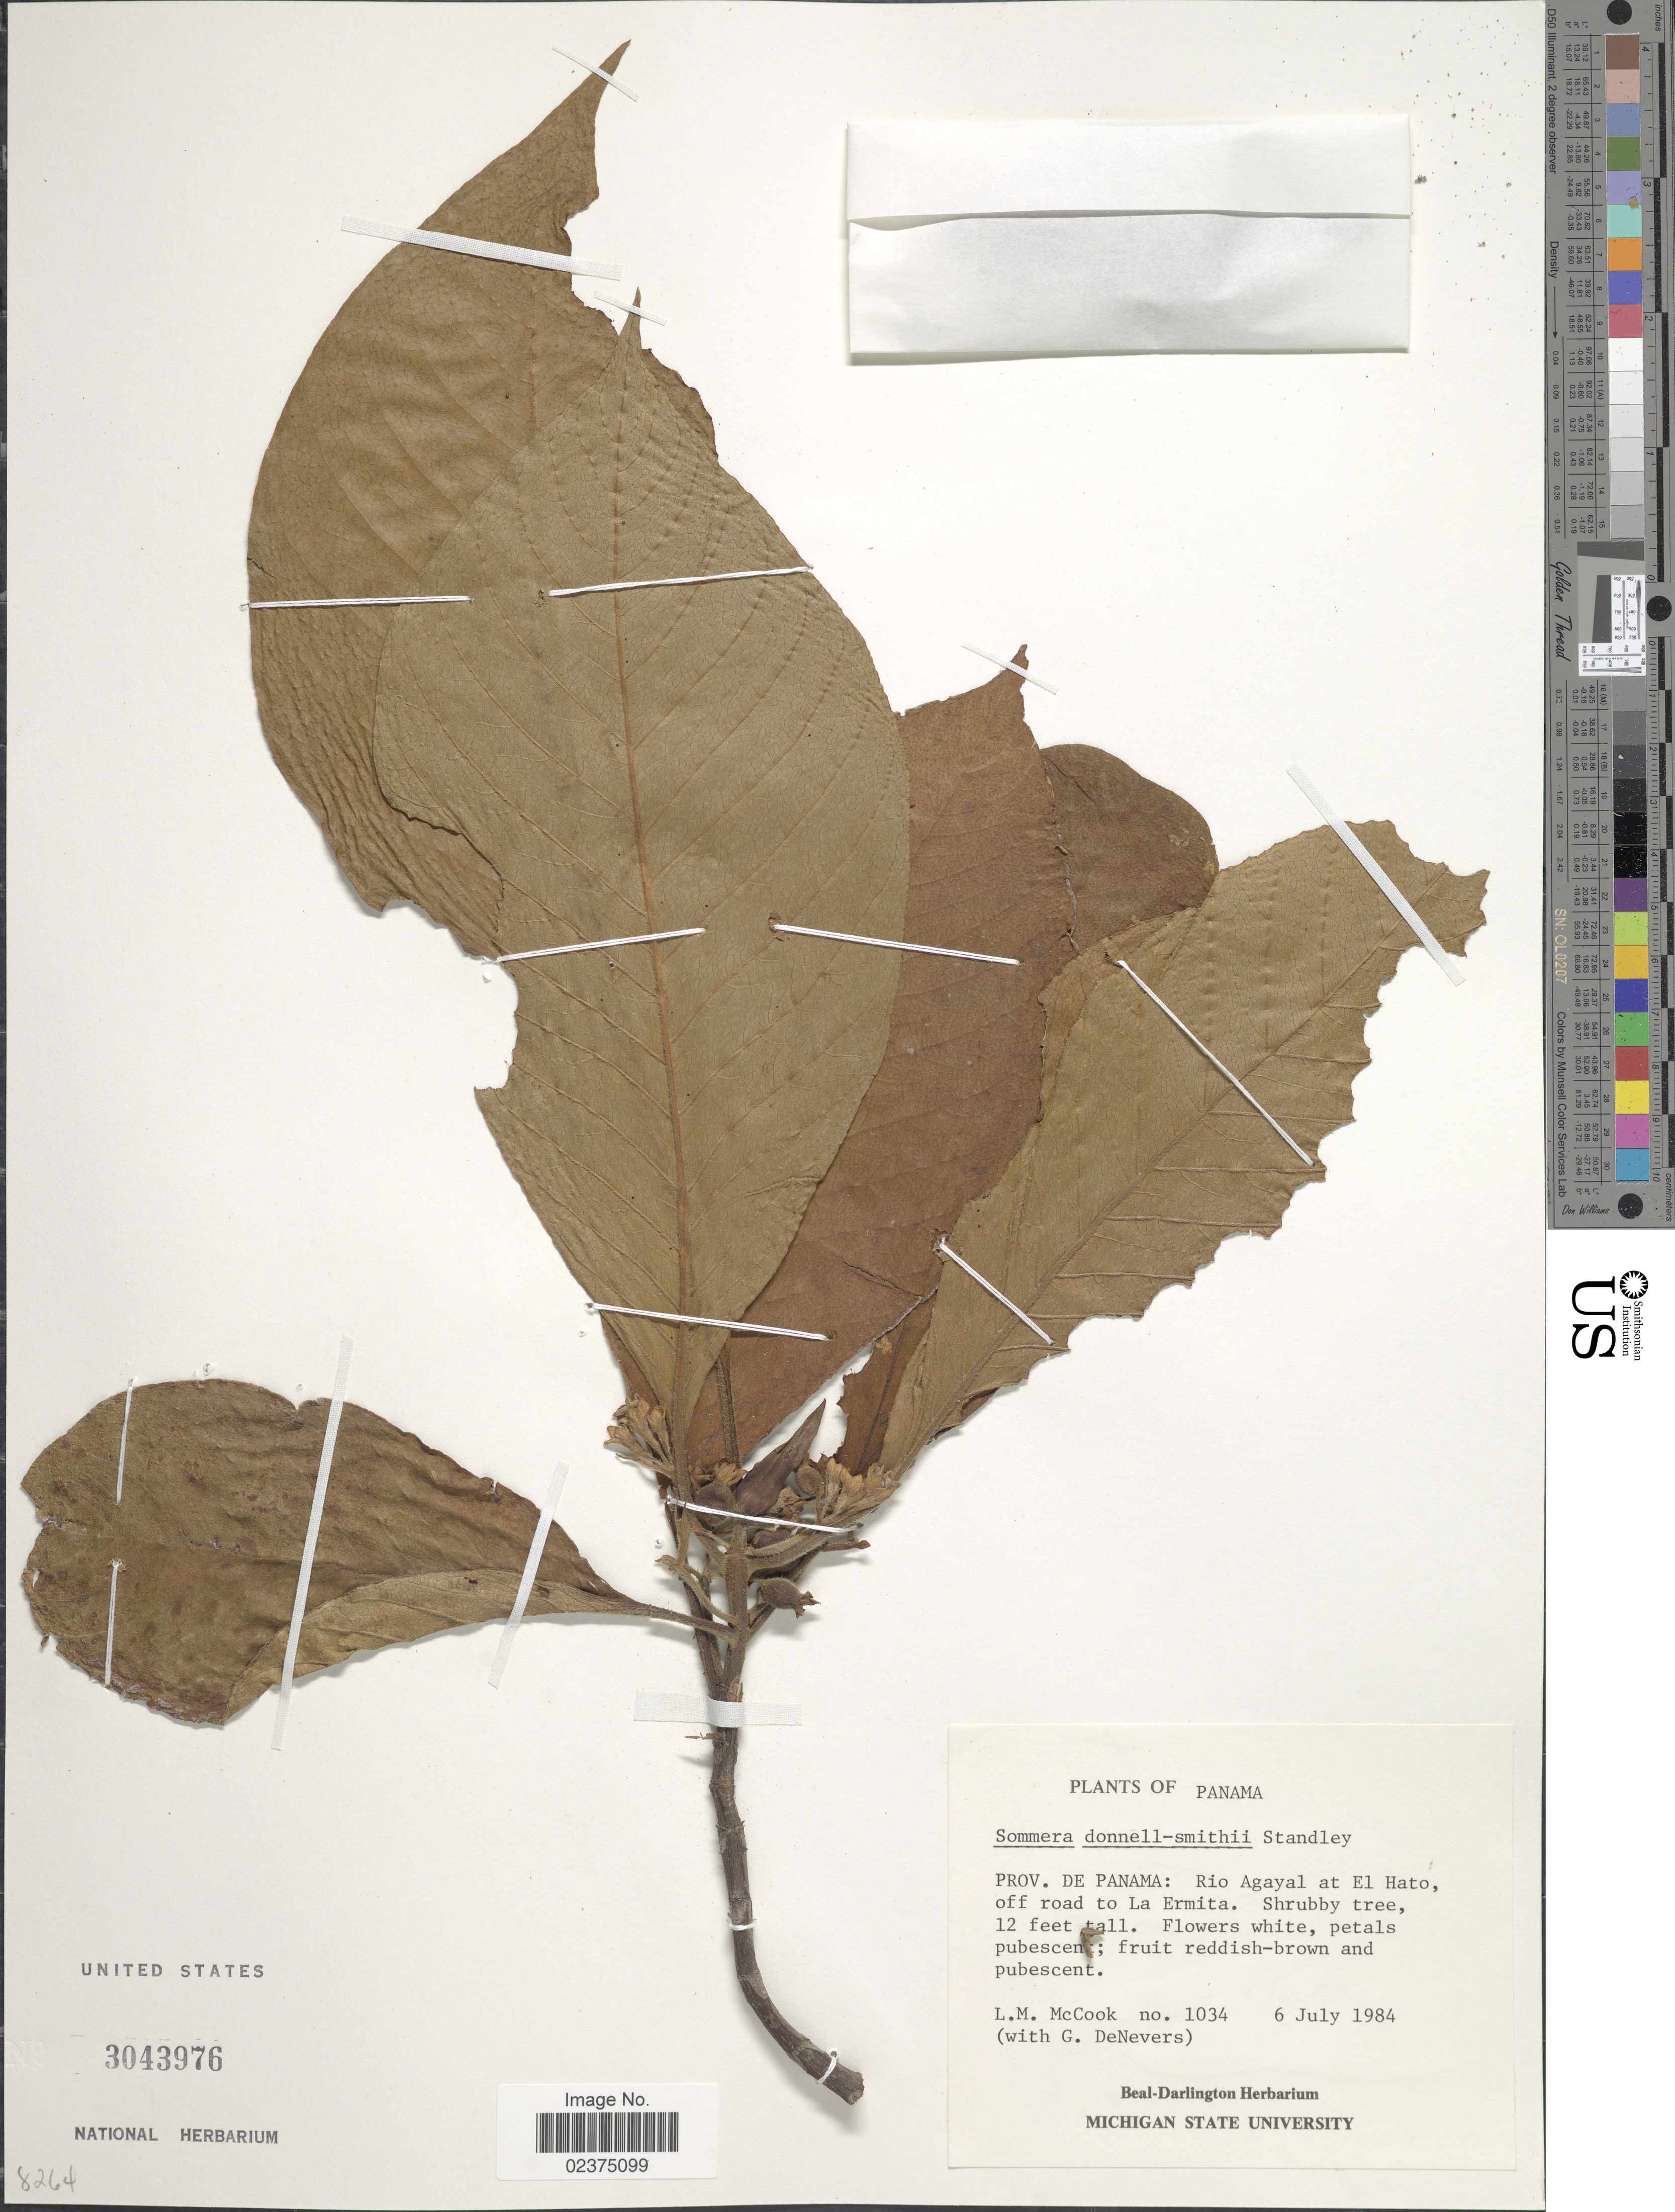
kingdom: Plantae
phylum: Tracheophyta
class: Magnoliopsida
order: Gentianales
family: Rubiaceae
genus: Sommera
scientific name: Sommera donnell-smithii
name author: Standl.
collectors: L. McCook & G. DeNevers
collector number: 1034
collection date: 1984-07-06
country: Panama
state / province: Panamá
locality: Rio Agayal at El Hato, off road to La Ermita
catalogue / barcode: US 3043976